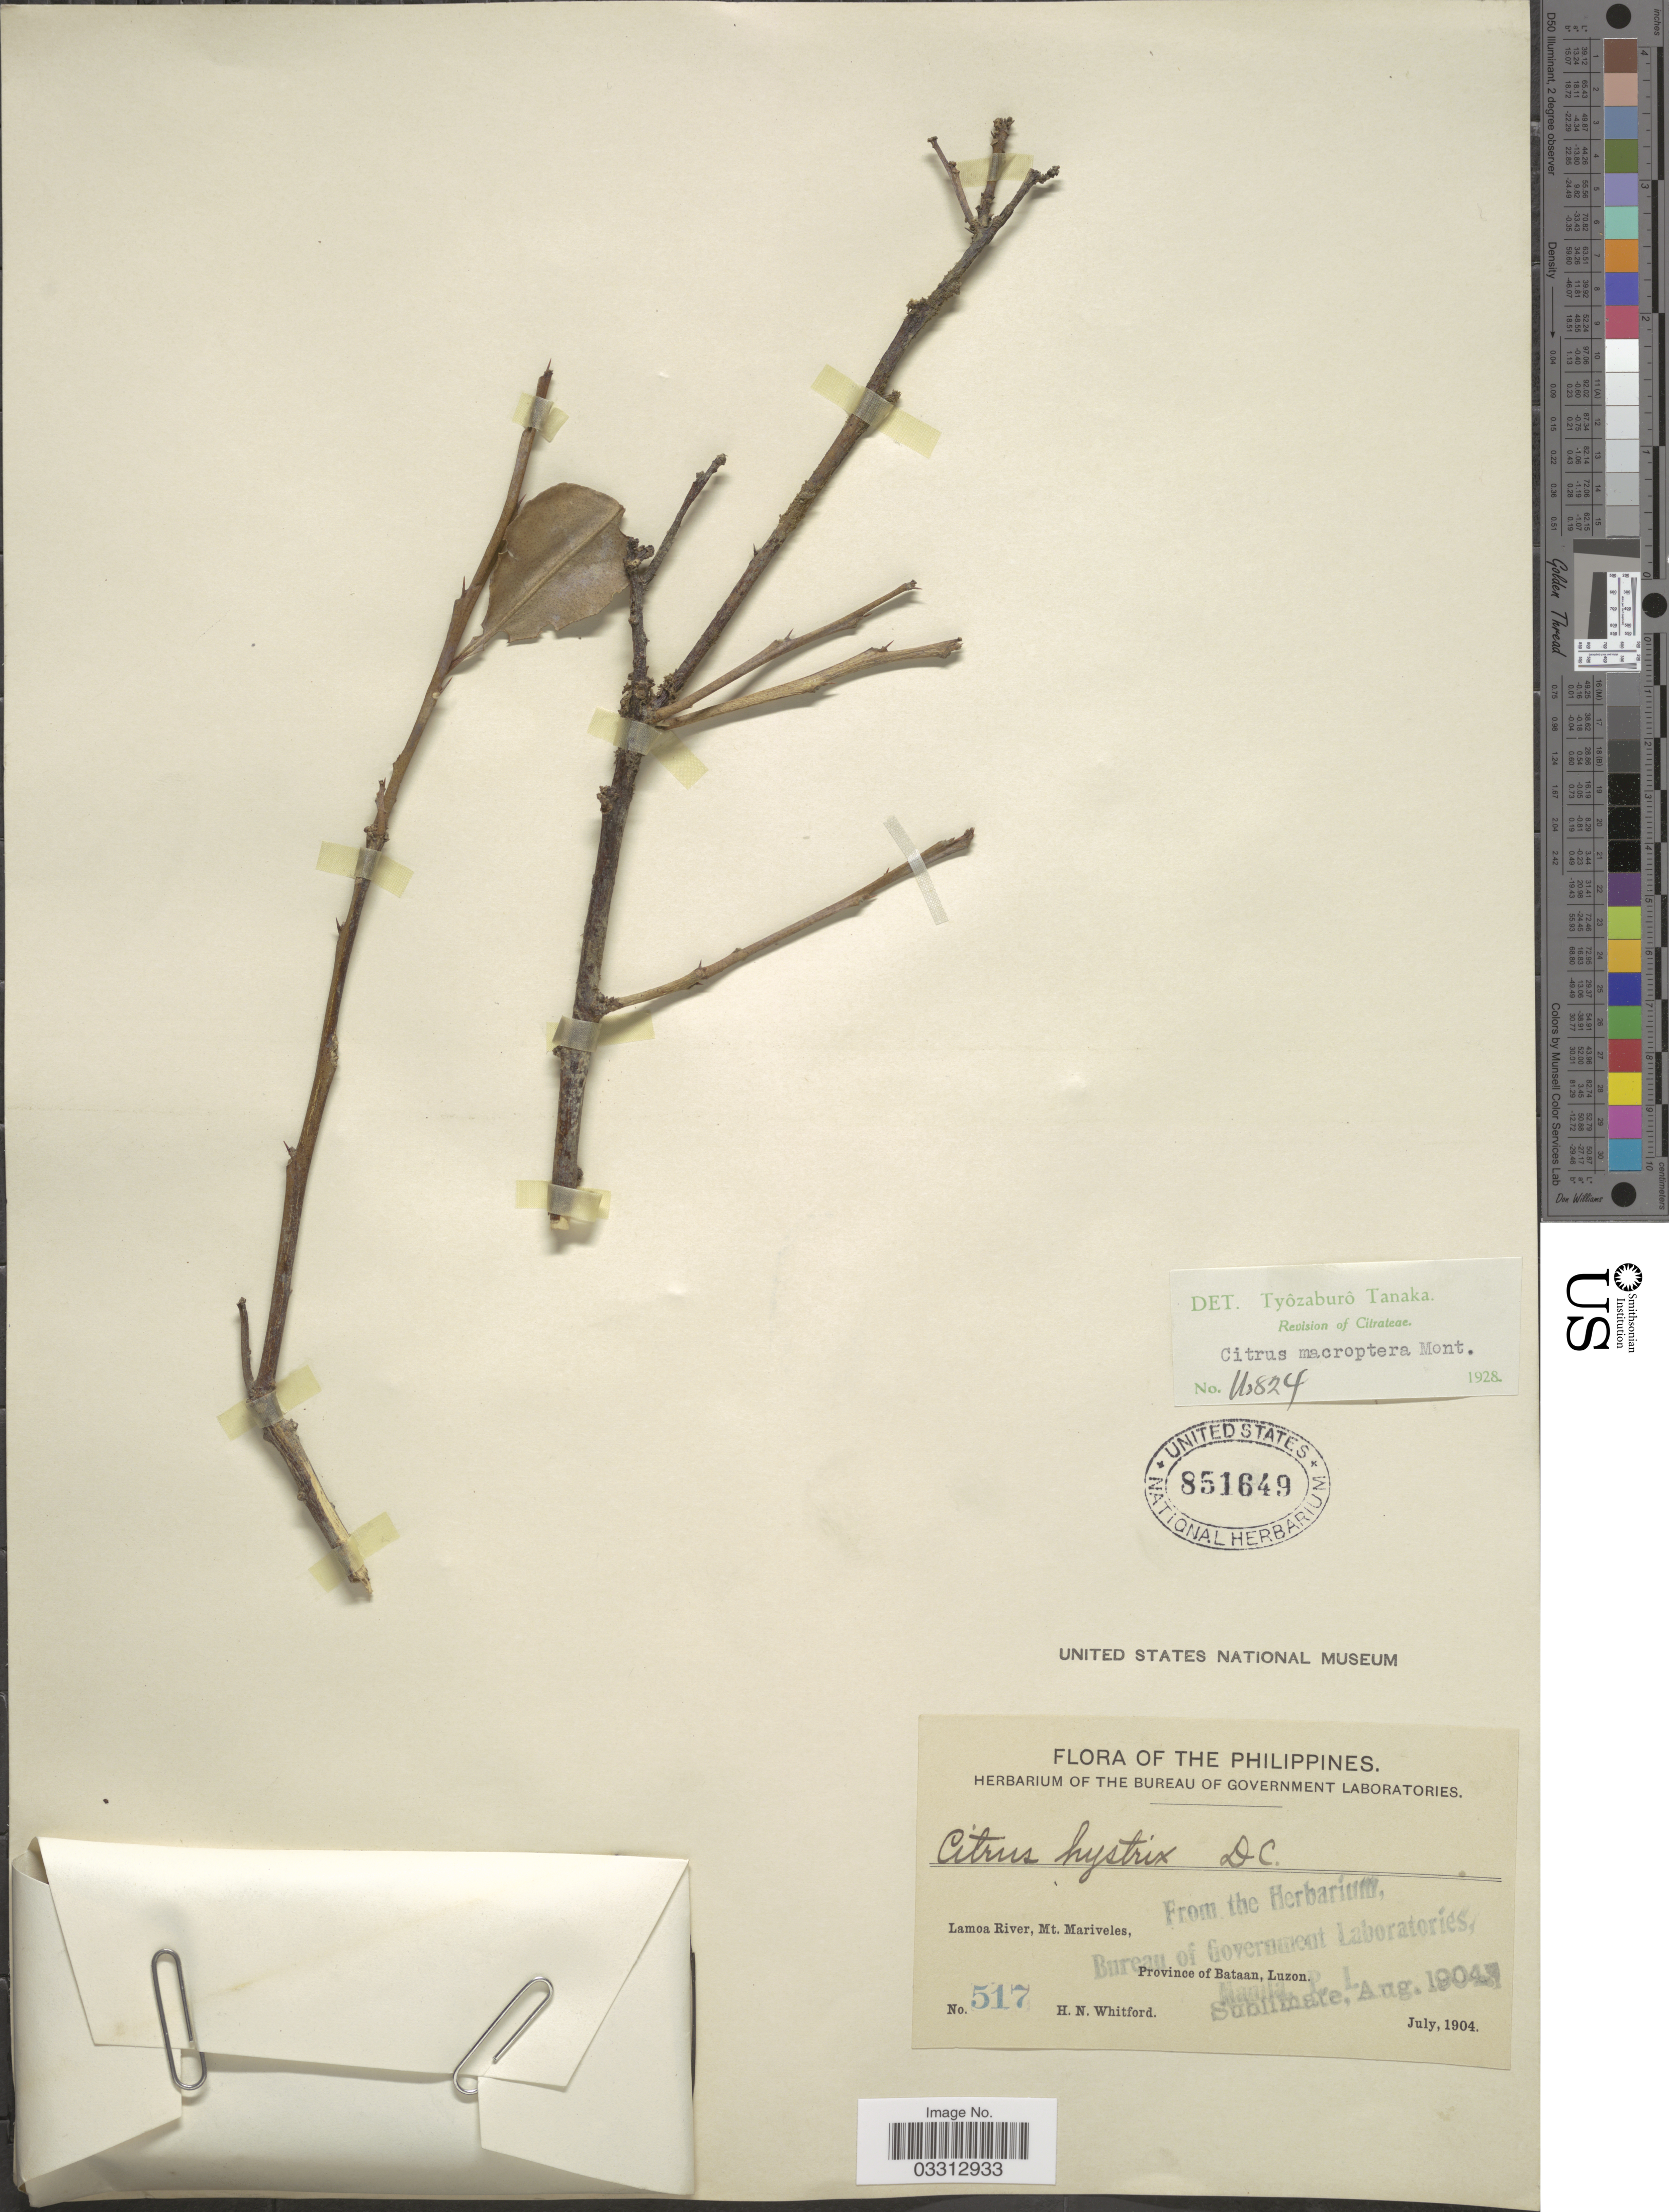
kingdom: Plantae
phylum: Tracheophyta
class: Magnoliopsida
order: Sapindales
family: Rutaceae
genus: Citrus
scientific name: Citrus macroptera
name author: Montrouz.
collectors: H. N. Whitford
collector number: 517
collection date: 1904-07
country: Philippines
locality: Lamoa River, Mt. Mariveles, Province of Bataan, Luzon.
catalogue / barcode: US 851649